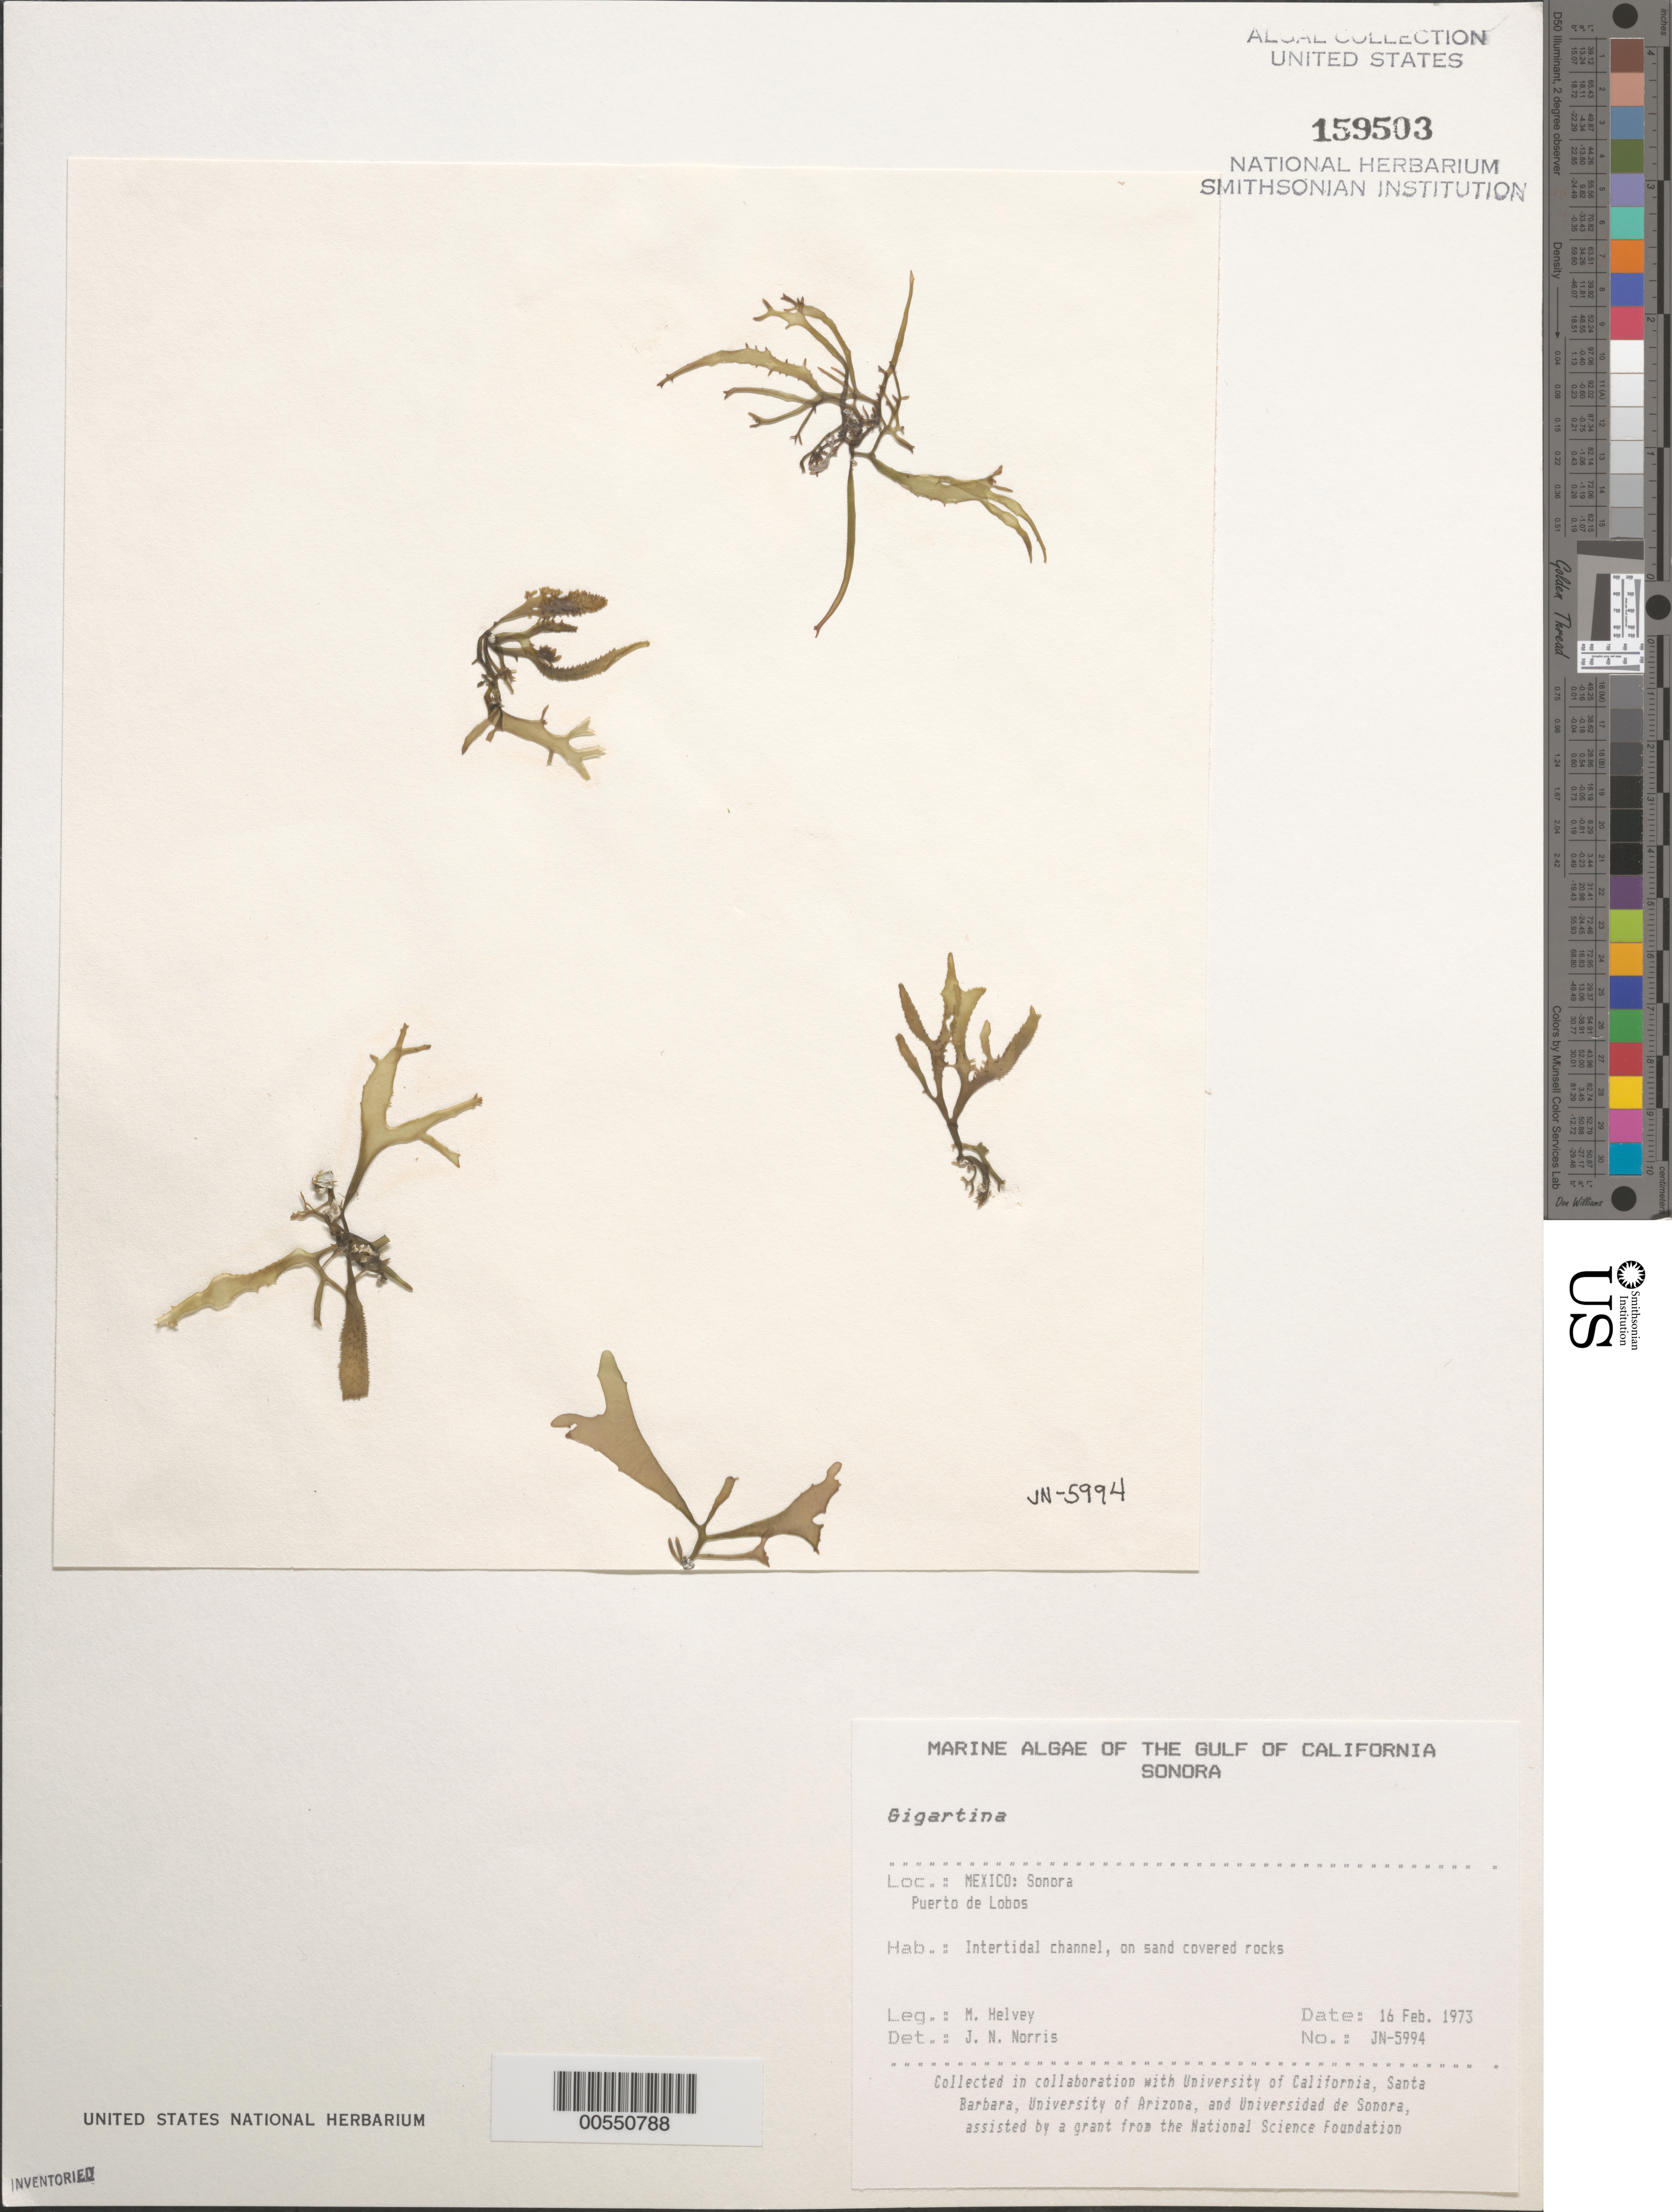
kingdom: Plantae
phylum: Rhodophyta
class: Florideophyceae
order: Gigartinales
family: Gigartinaceae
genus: Gigartina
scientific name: Gigartina sp.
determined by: Norris, James N.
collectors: M. Helvey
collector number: Jn-5994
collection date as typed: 16 Feb 1973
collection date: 1973-02-16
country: Mexico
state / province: Sonora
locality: Puerto de lobos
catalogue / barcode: US 159503